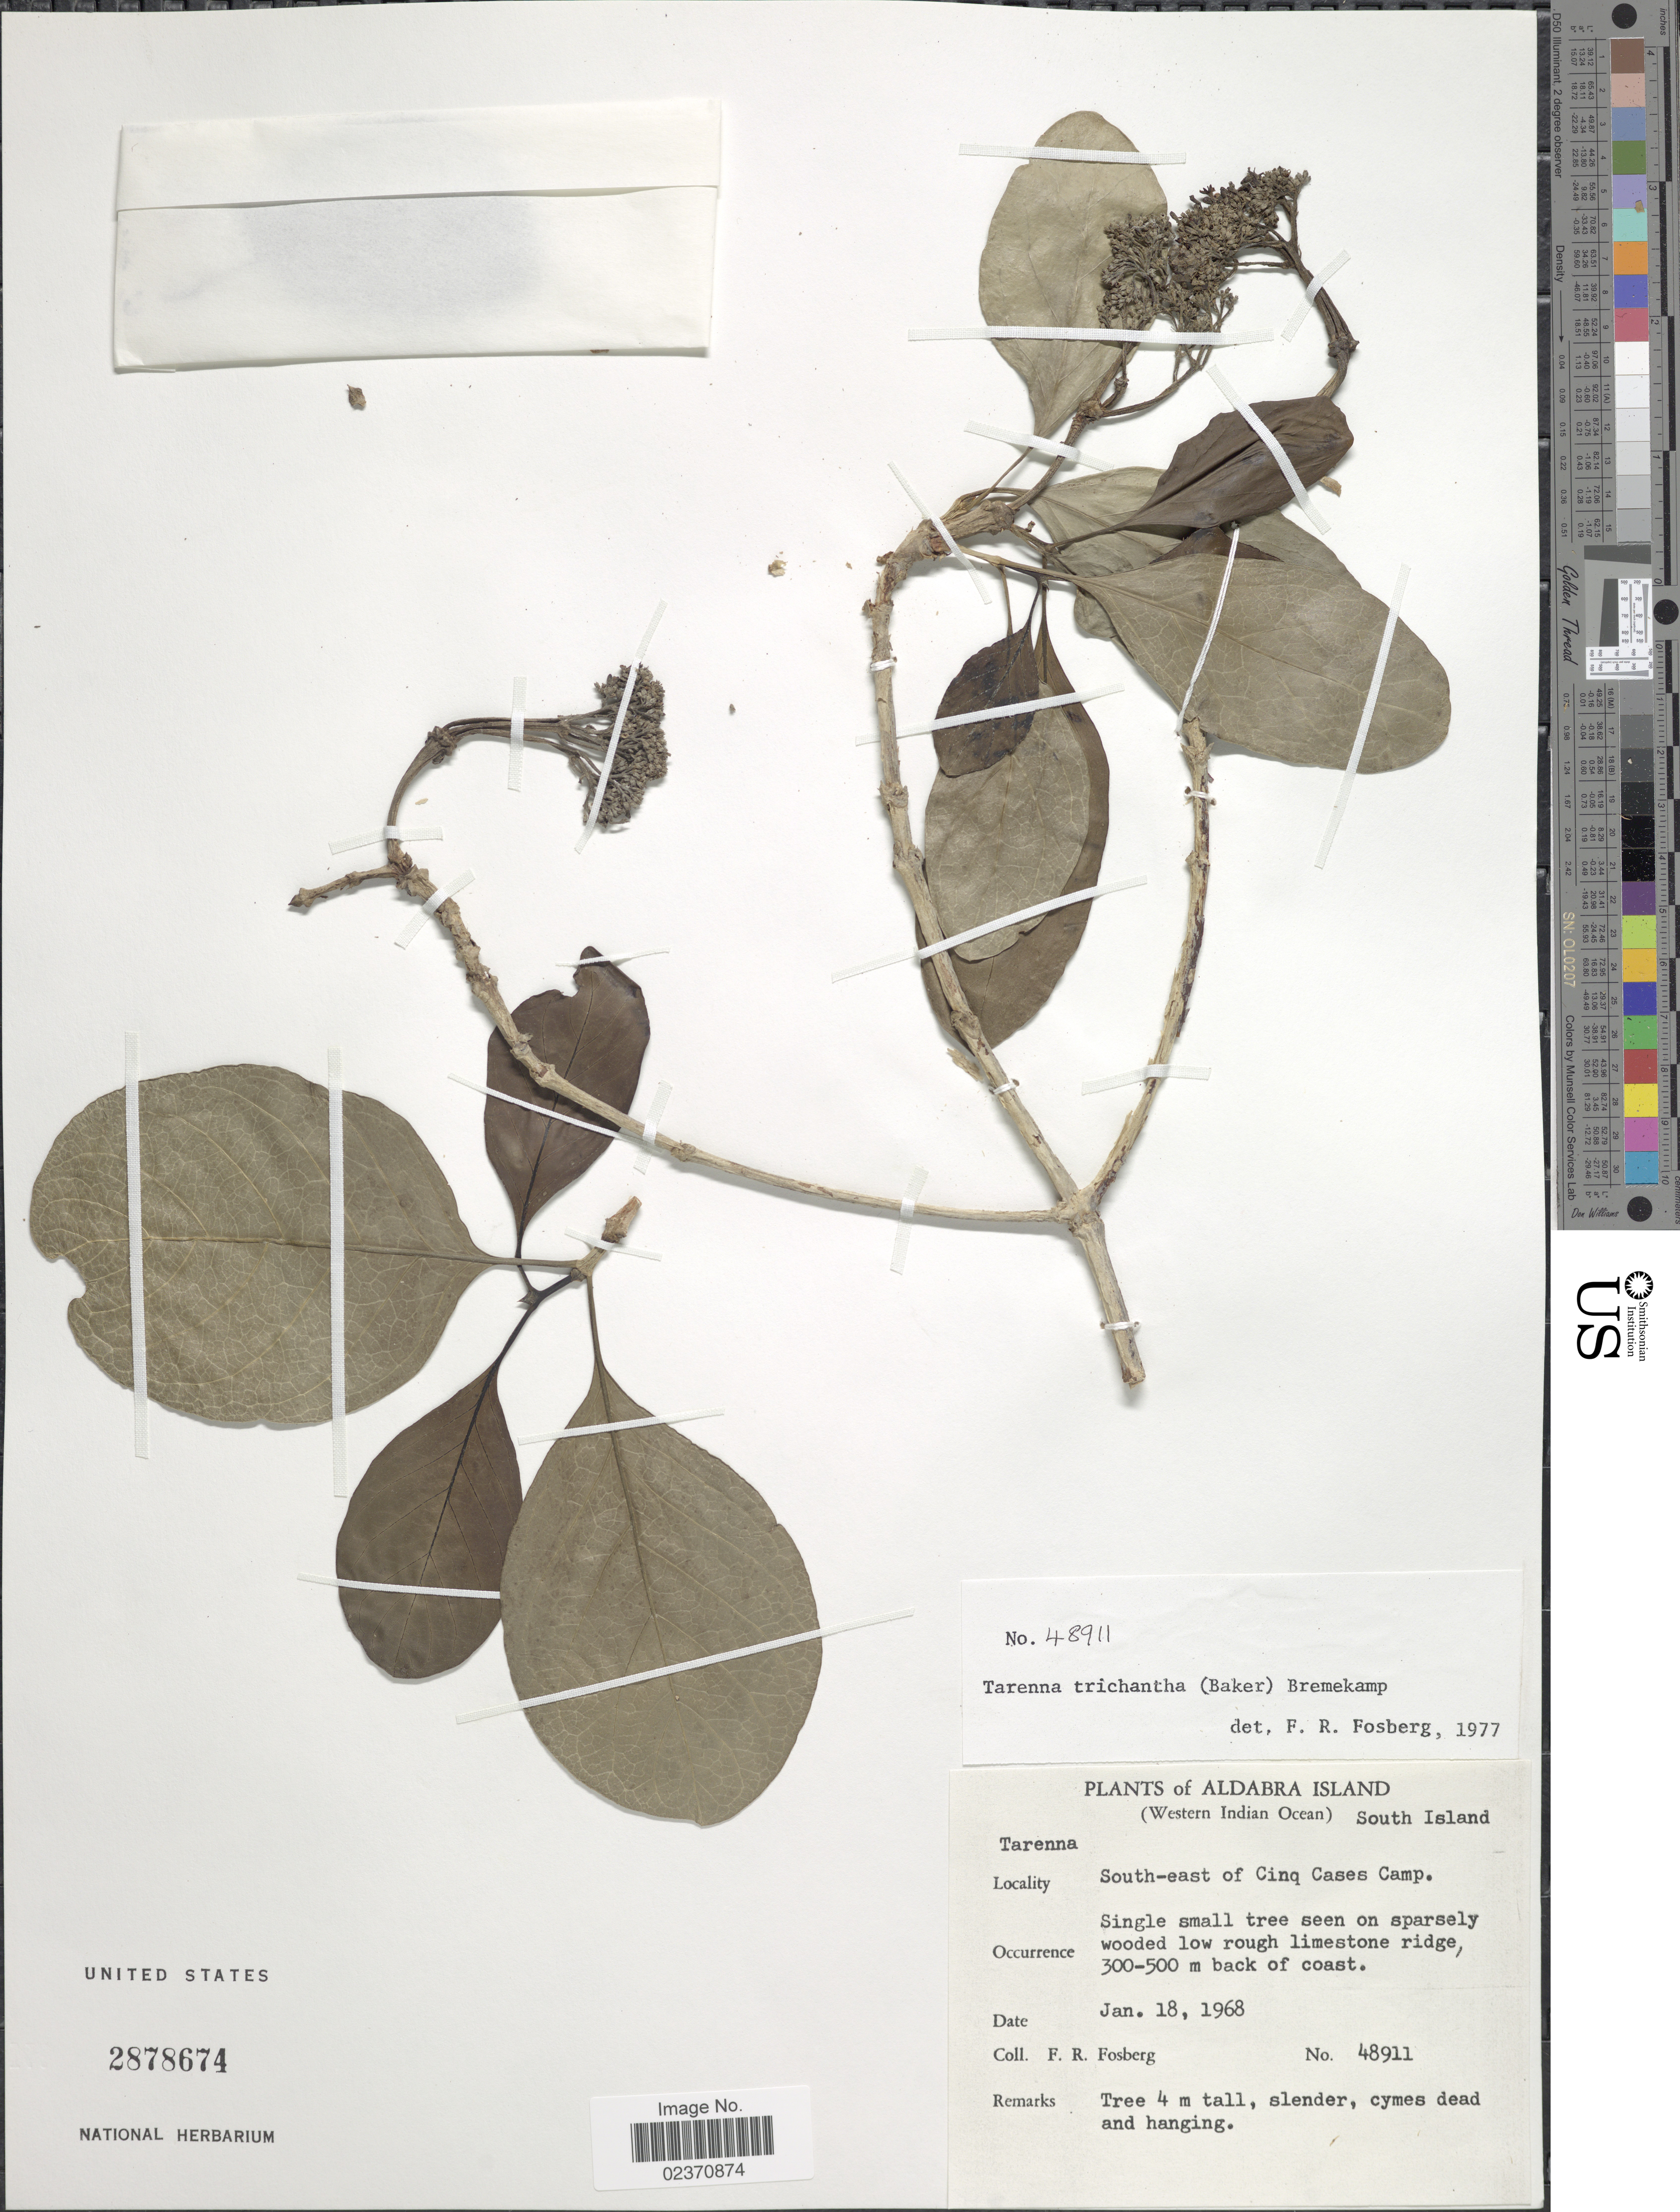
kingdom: Plantae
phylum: Tracheophyta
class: Magnoliopsida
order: Gentianales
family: Rubiaceae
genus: Paracephaelis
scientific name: Paracephaelis trichantha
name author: (Baker) De Block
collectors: F. R. Fosberg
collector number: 48911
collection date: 1968-01-18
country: Seychelles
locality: Aldabra Island (Western Indian Ocean) South Island, South-east of Cinq Cases, on limestone ridge, 300-500 m back of coast.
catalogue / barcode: US 2878674